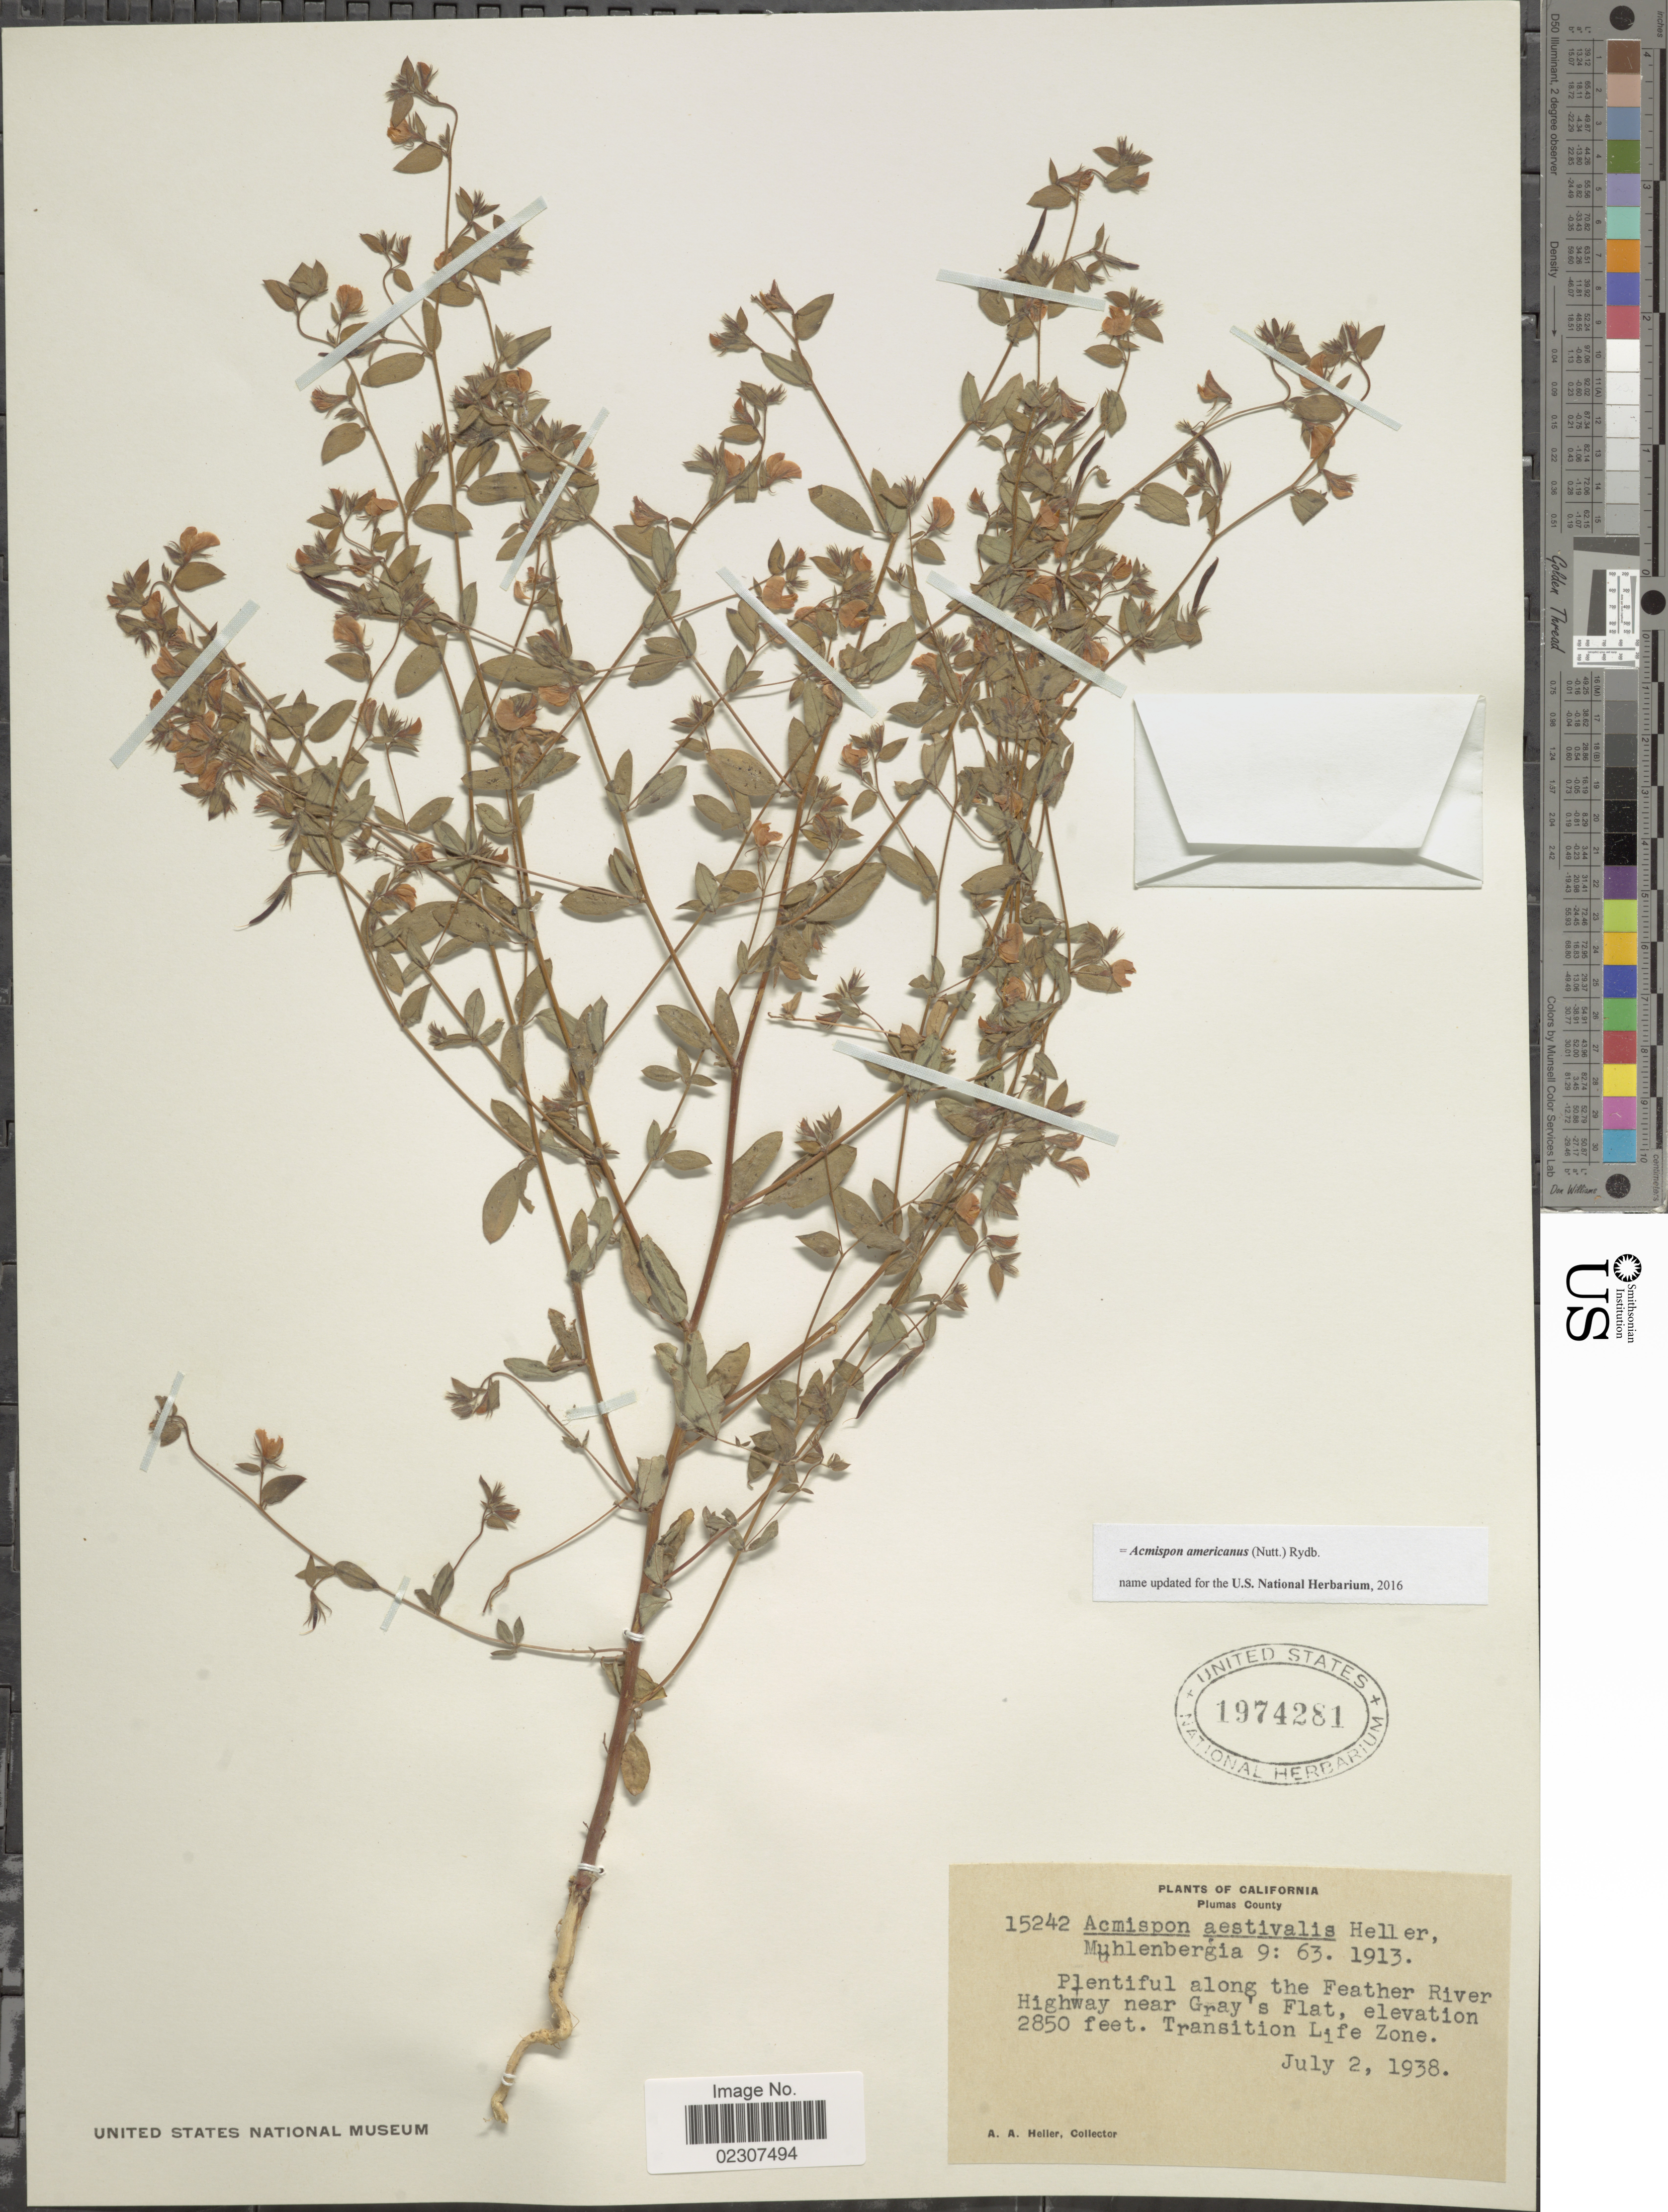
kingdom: Plantae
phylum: Tracheophyta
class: Magnoliopsida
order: Fabales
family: Fabaceae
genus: Acmispon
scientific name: Acmispon americanus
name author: (Nutt.) Rydb.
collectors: A. A. Heller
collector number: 15242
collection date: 1938-07-02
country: United States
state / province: California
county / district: Plumas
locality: California, Plumas County, Plentiful along the Feather River Highway near Gray's Flat. Transition Life Zone.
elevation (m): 869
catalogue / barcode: US 1974281